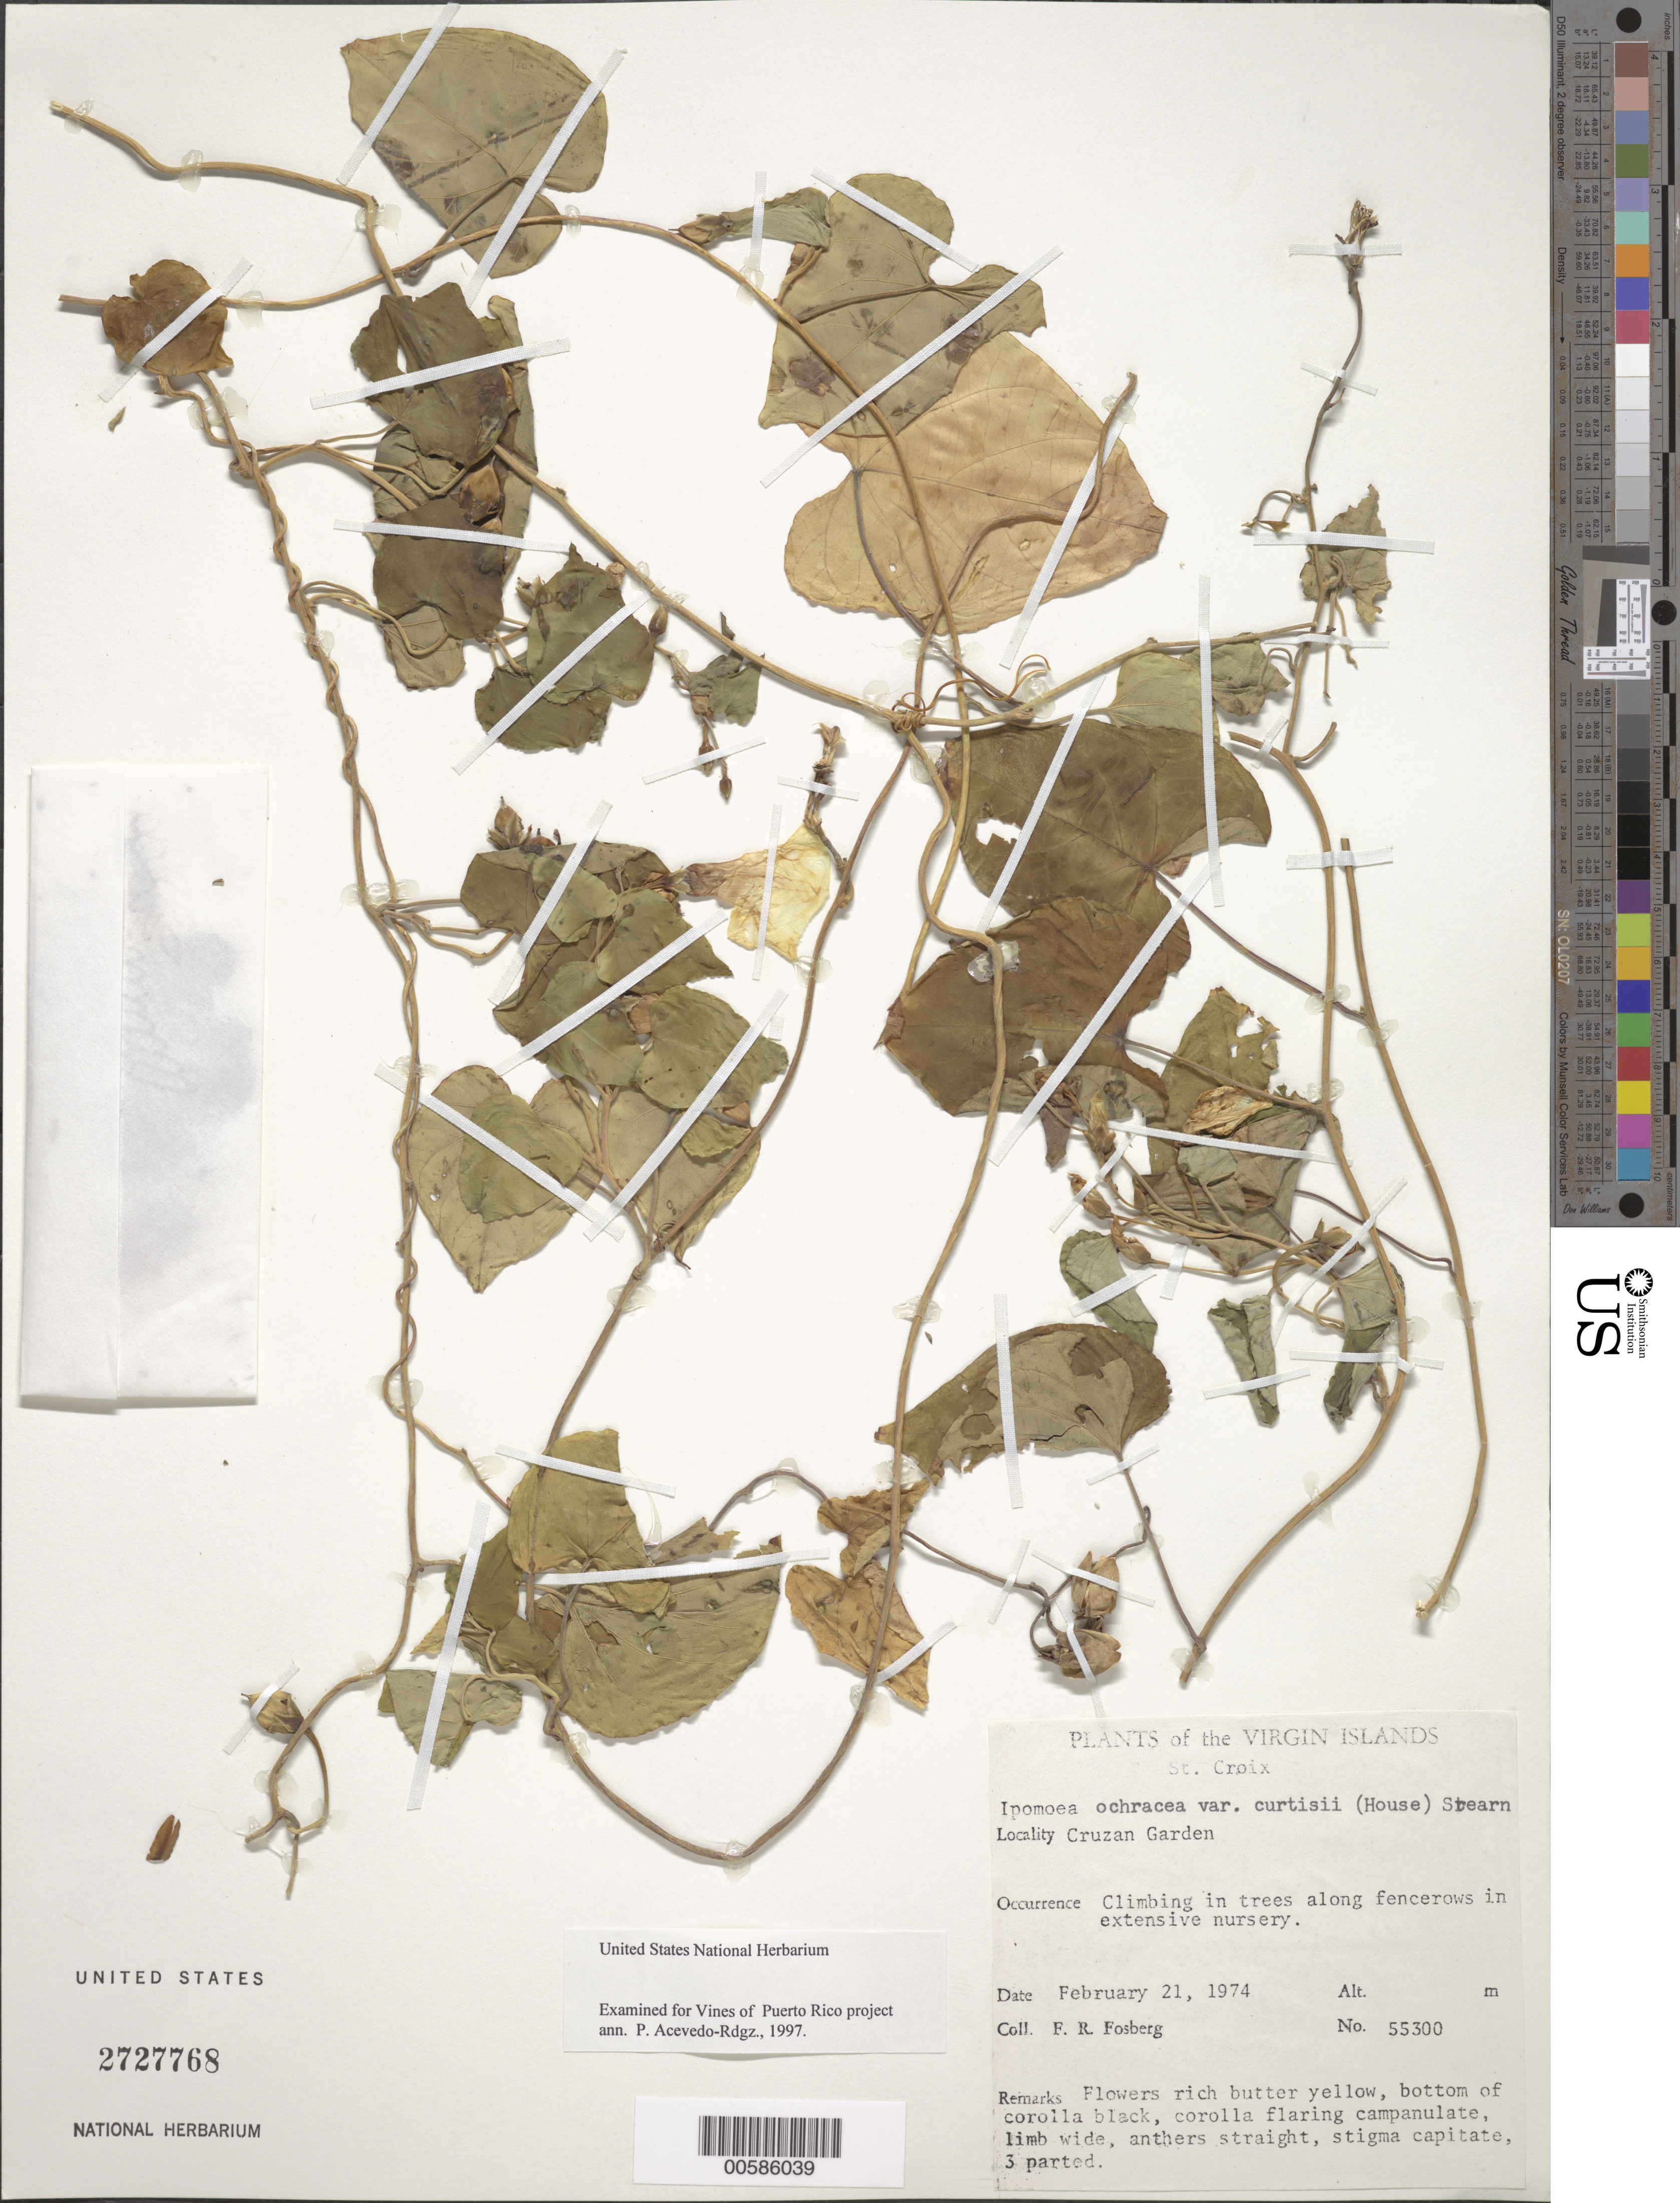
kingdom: Plantae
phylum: Tracheophyta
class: Magnoliopsida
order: Solanales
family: Convolvulaceae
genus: Ipomoea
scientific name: Ipomoea ochracea var. curtisii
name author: Stearn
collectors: F. R. Fosberg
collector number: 55300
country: U.S. Virgin Islands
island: St. Croix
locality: St. Croix; Cruzan Garden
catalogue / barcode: US 2727768